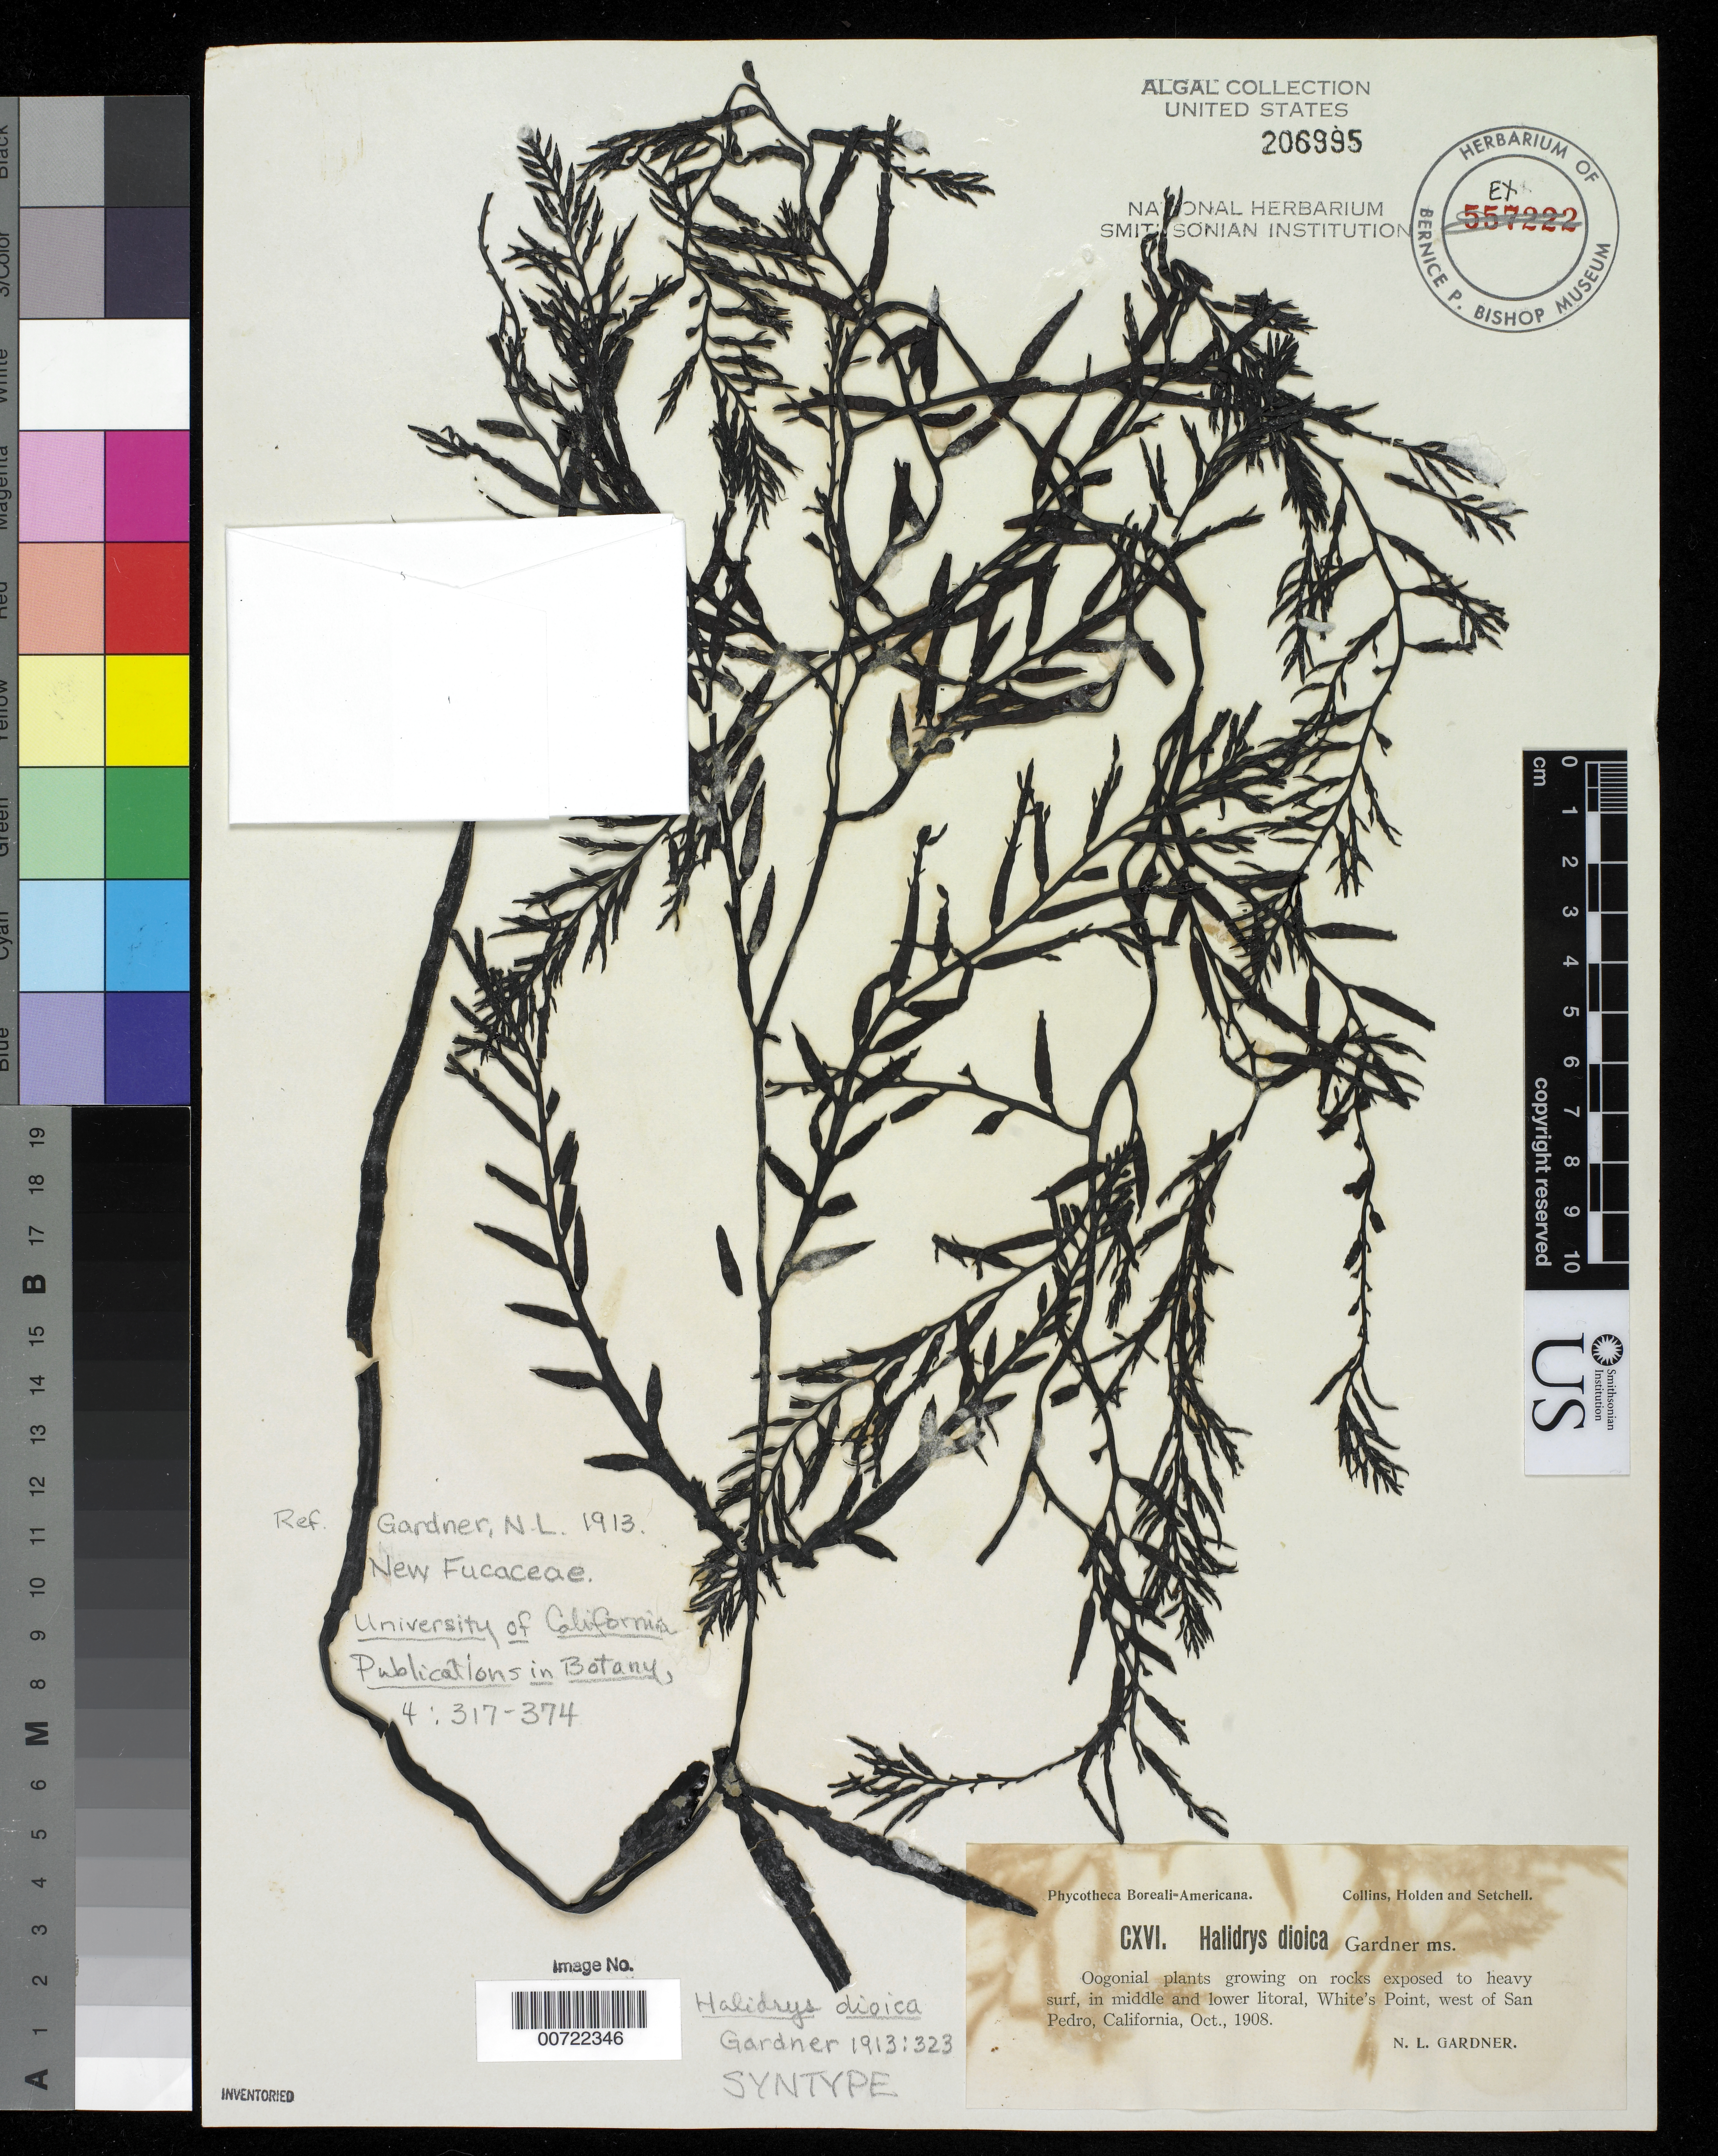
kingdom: Chromista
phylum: Ochrophyta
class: Phaeophyceae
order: Fucales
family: Sargassaceae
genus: Halidrys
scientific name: Halidrys dioica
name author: N.L. Gardner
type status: Isosyntype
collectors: N. Gardner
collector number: PB-A CXVI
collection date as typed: Oct 1908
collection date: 1908-10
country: United States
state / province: California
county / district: Los Angeles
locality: White's Point, west of San Pedro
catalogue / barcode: US 206995